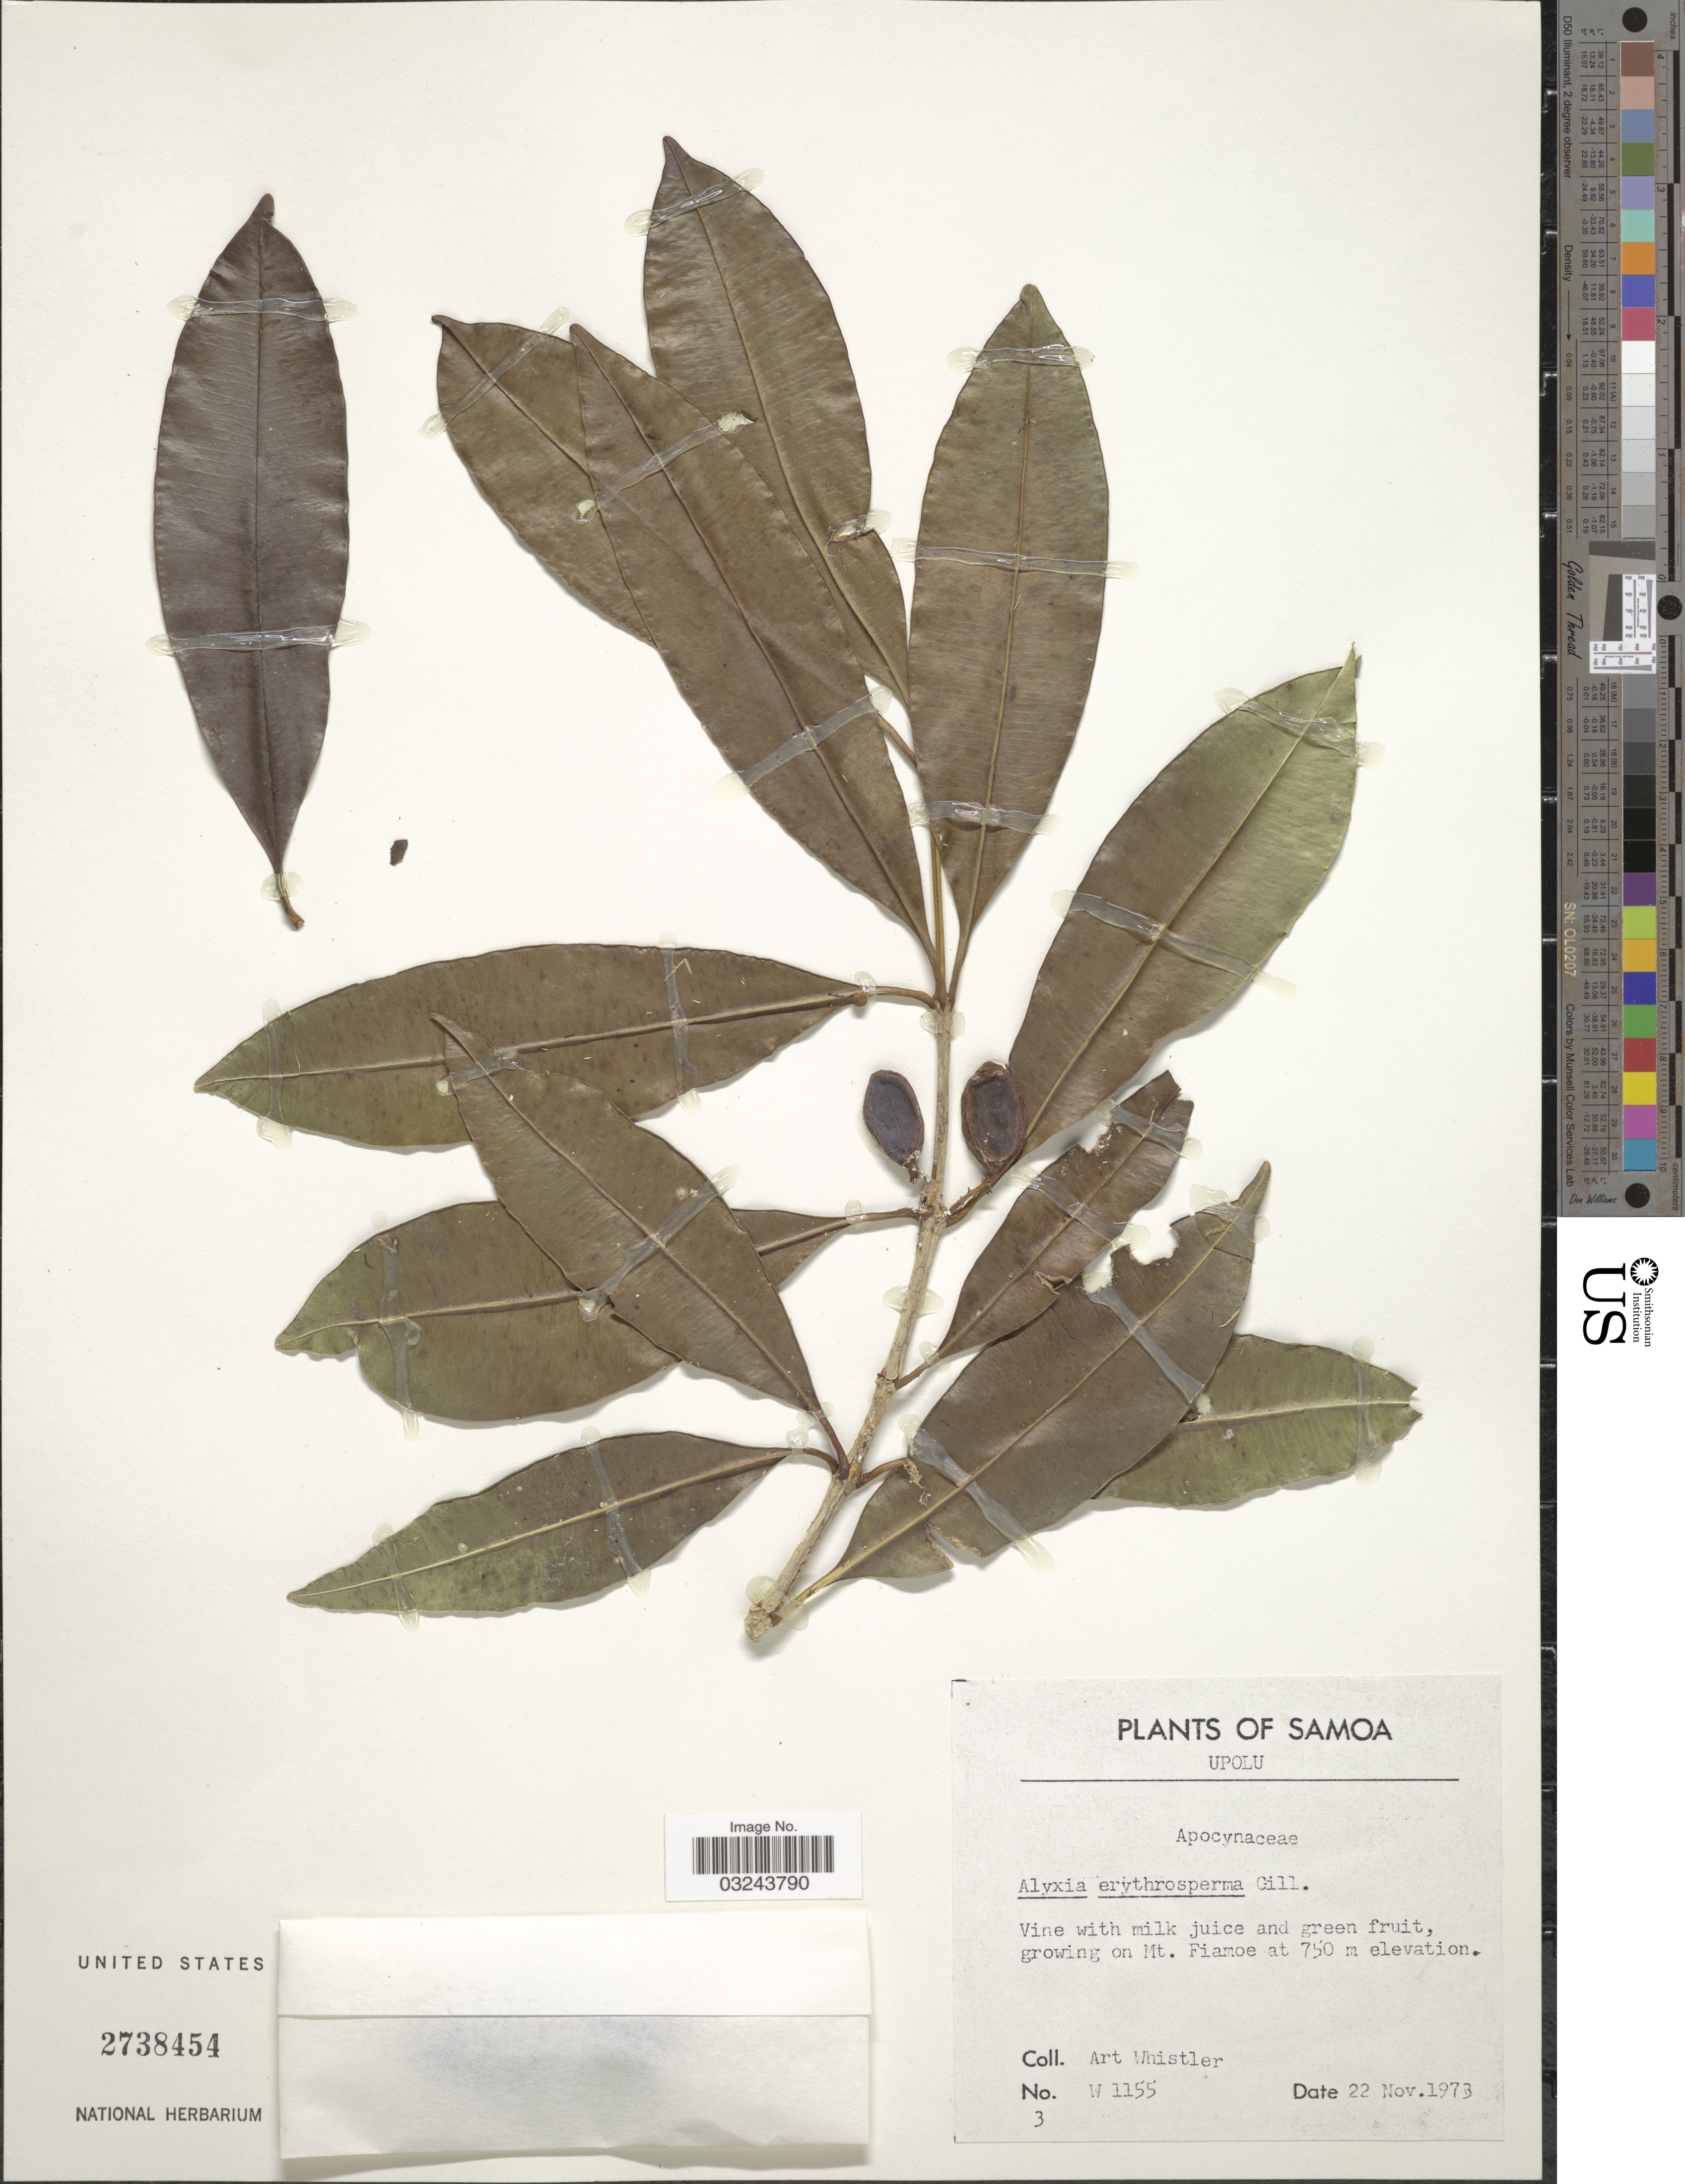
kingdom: Plantae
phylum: Tracheophyta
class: Magnoliopsida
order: Gentianales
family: Apocynaceae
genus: Alyxia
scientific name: Alyxia erythrosperma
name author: Gillespie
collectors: A. Whistler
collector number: W1155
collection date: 1973-11-22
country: Samoa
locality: Samoa. Upolu. Growing on Mt. Fiamoe.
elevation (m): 750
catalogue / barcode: US 2738454